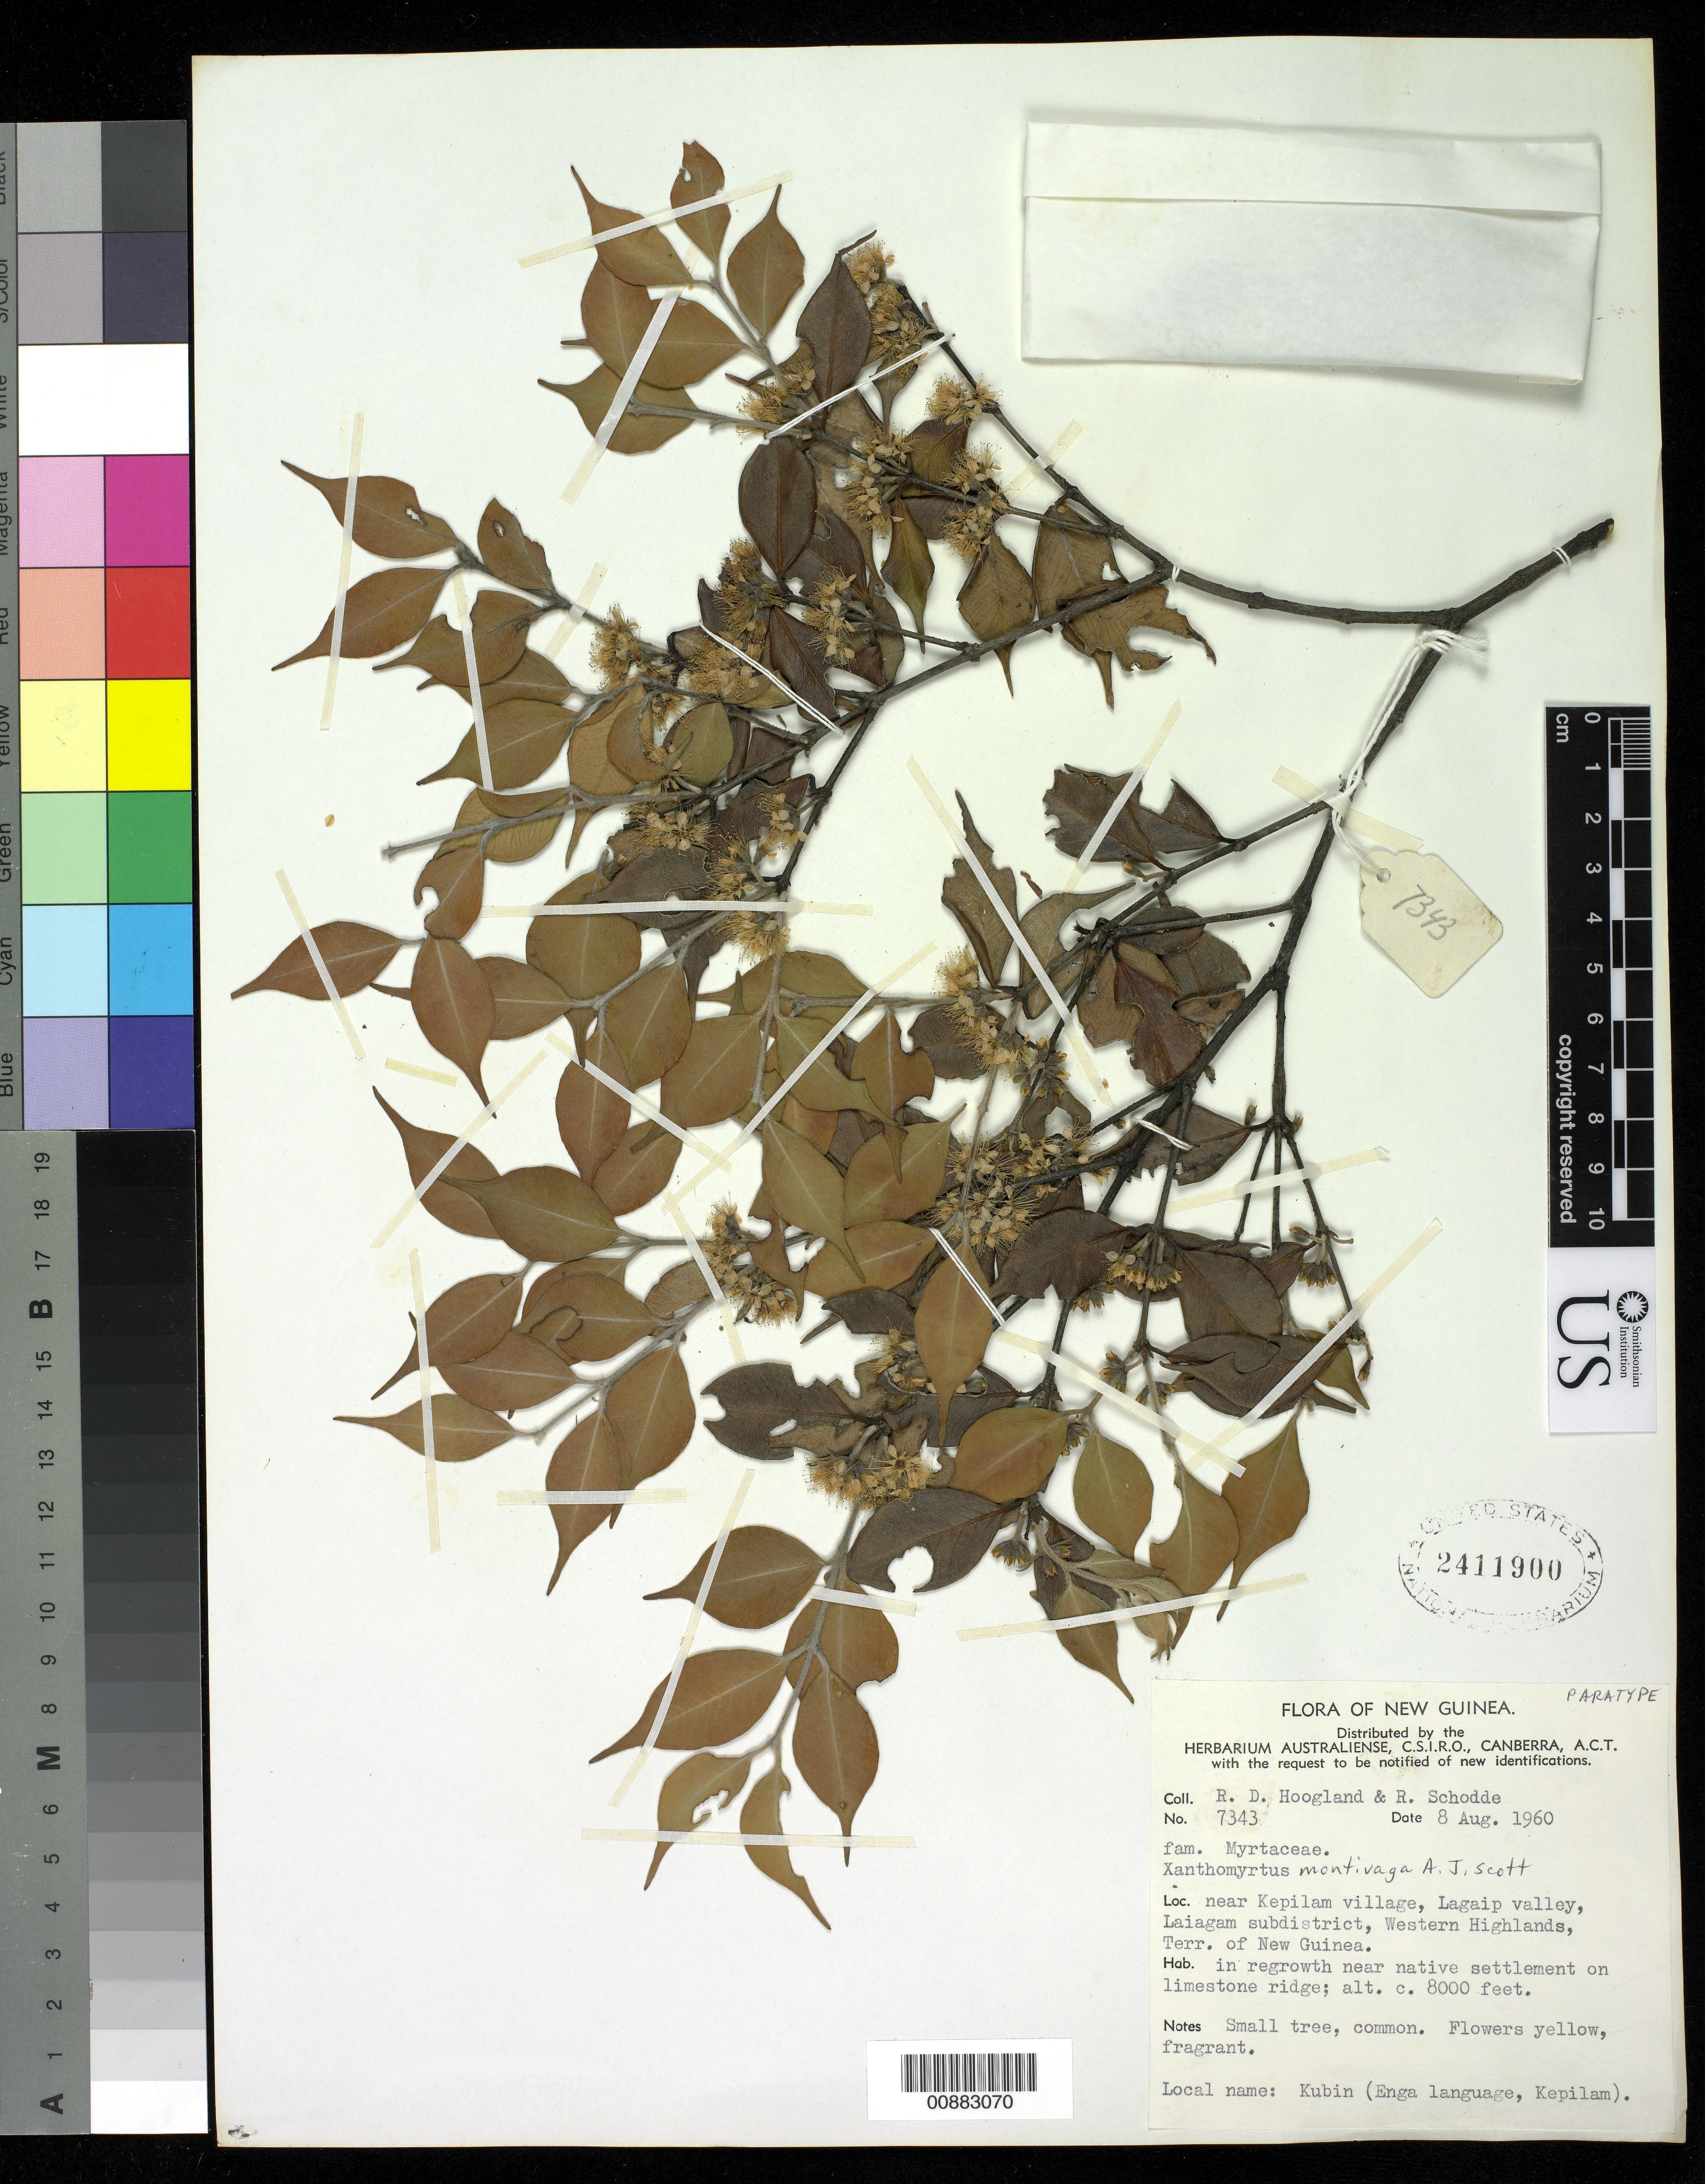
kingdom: Plantae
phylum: Tracheophyta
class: Magnoliopsida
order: Myrtales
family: Myrtaceae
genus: Xanthomyrtus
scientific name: Xanthomyrtus montivaga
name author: A.J. Scott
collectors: R. D. Hoogland & R. Schodde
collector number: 7343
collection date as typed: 08 Aug 1960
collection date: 1960-08-08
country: Papua New Guinea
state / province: Enga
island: New Guinea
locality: near Kepliam village, Lagaip valley, Laiagam subdistrict,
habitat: in regrowth near native settlement on limestone ridge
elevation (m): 2438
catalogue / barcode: US 2411900